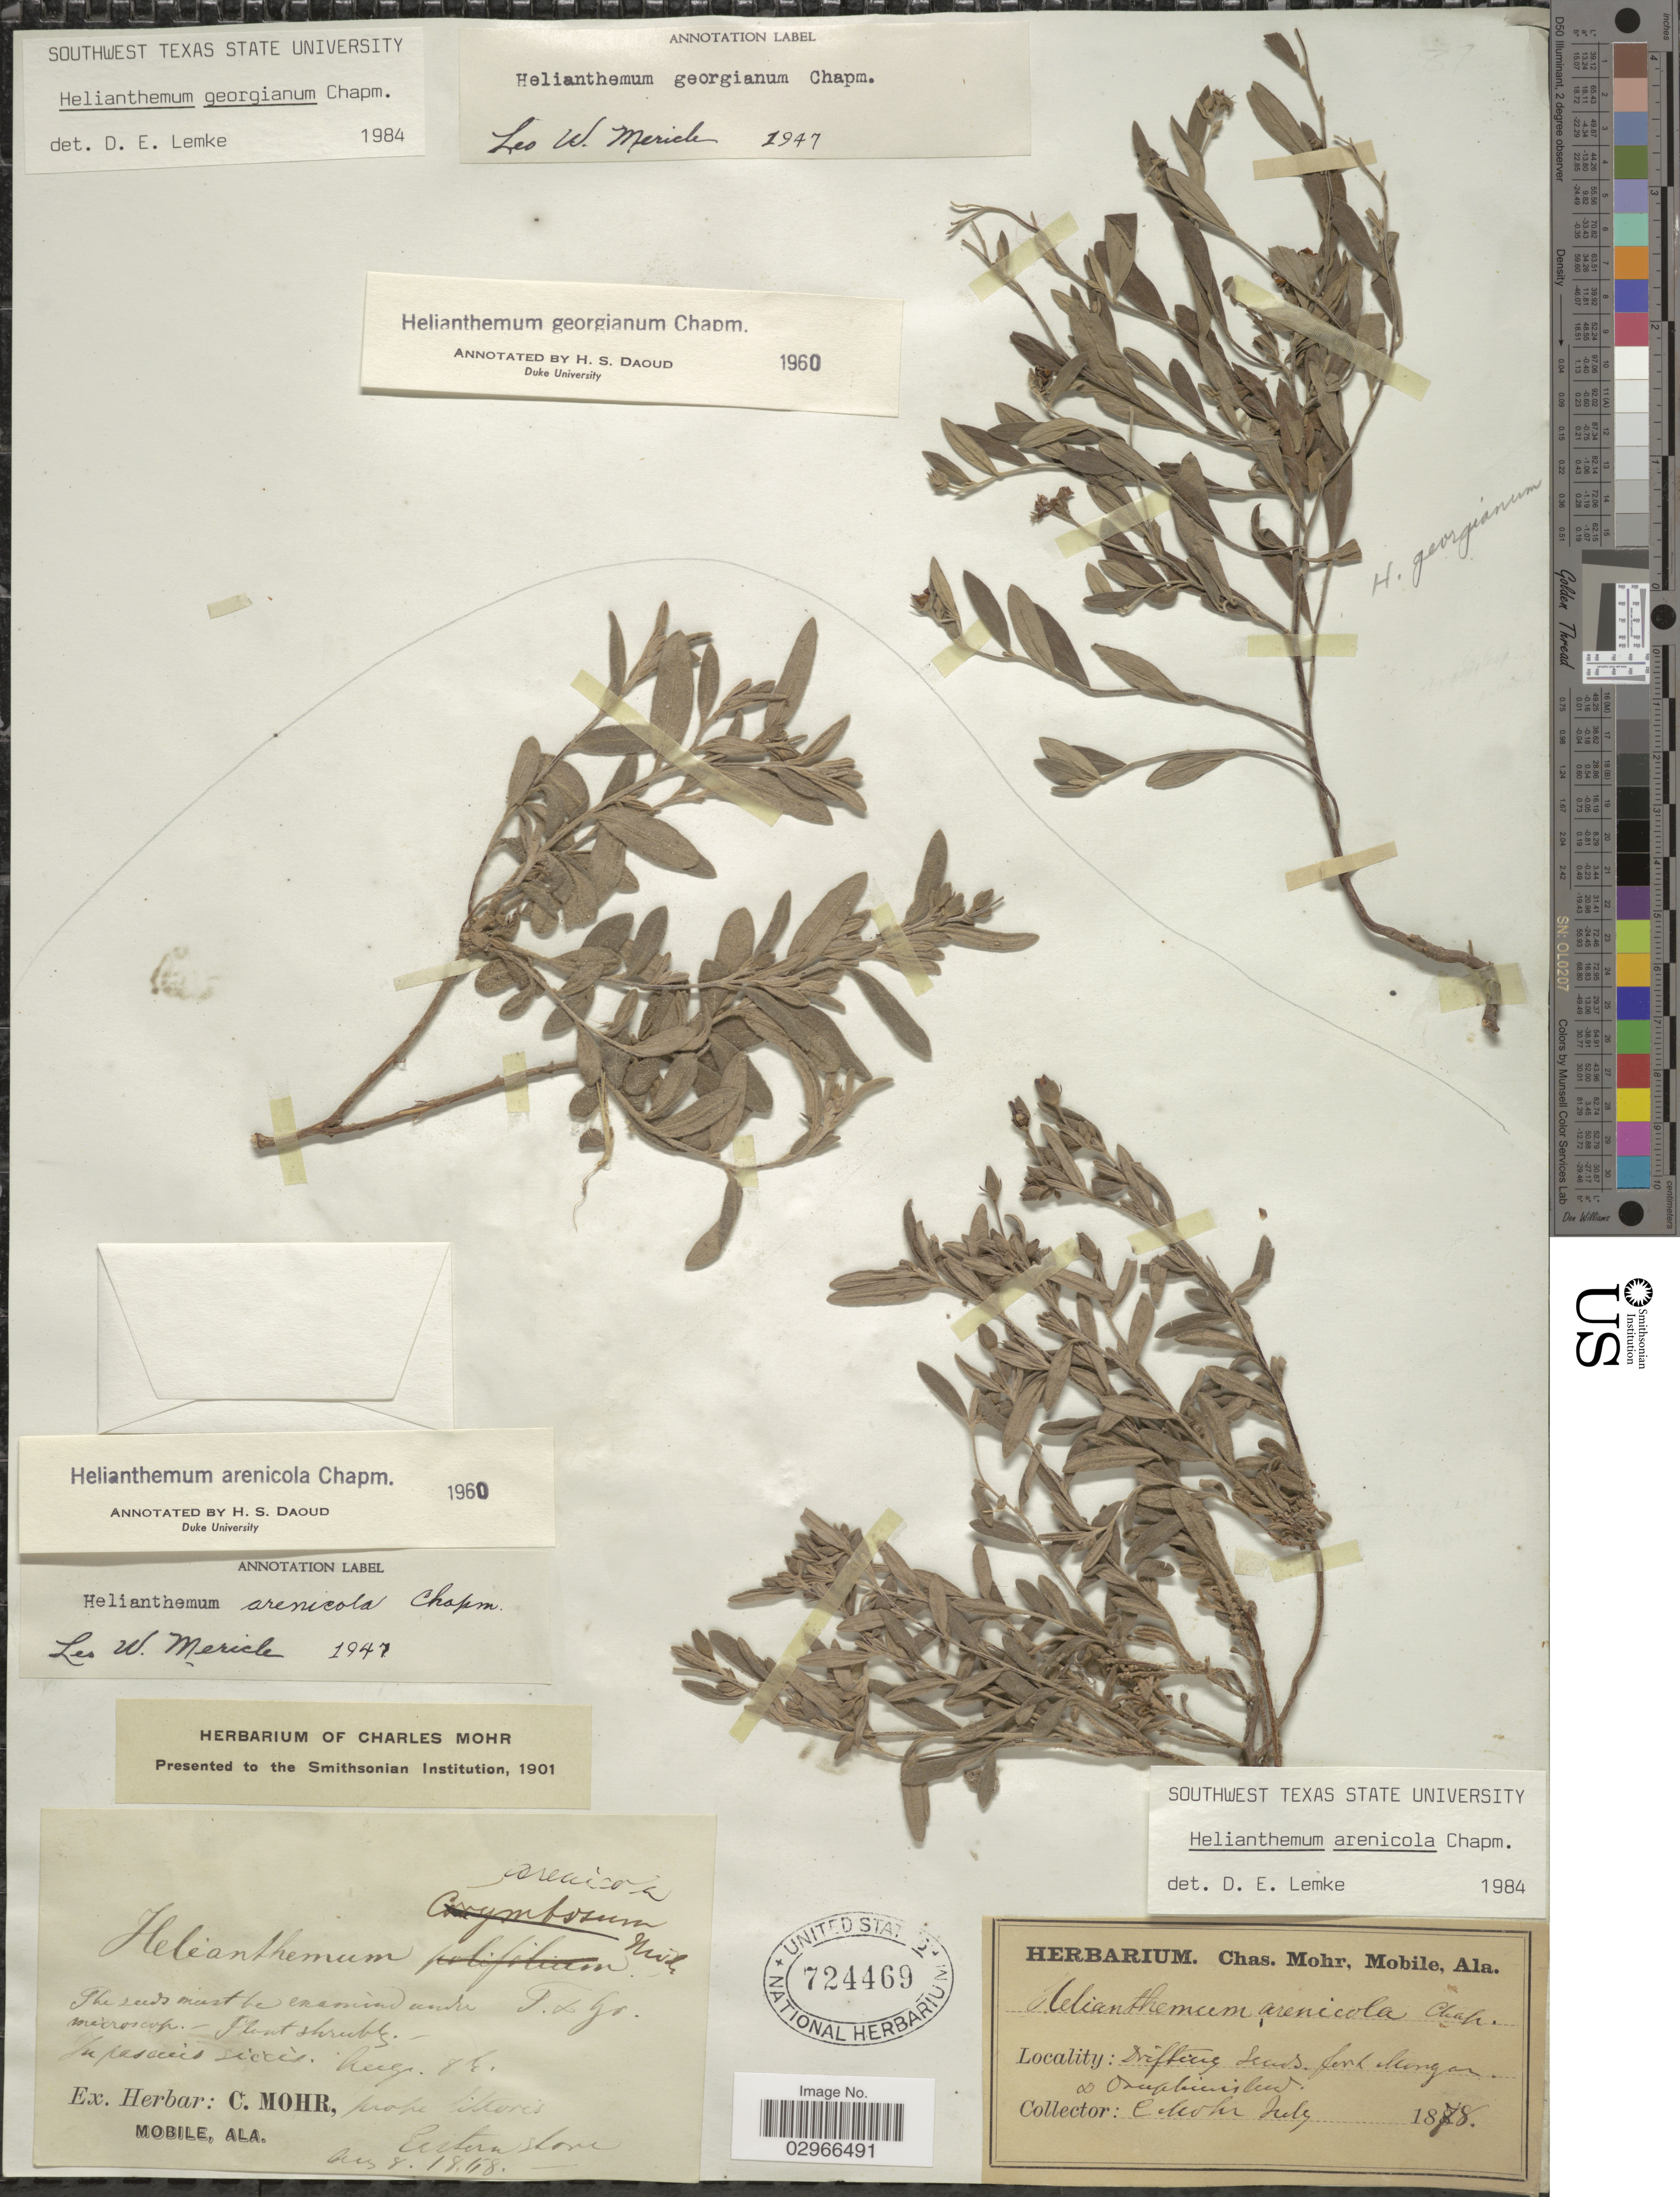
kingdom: Plantae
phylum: Tracheophyta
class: Magnoliopsida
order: Malvales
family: Cistaceae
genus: Helianthemum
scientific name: Helianthemum arenicola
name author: Chapm.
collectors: Mohr, C. T. (herbarium)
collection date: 1848-08-08/1878-07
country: United States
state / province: Alabama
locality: Prope littoris. Eastern shore. Mongor + Dauphin island.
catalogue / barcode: US 724469